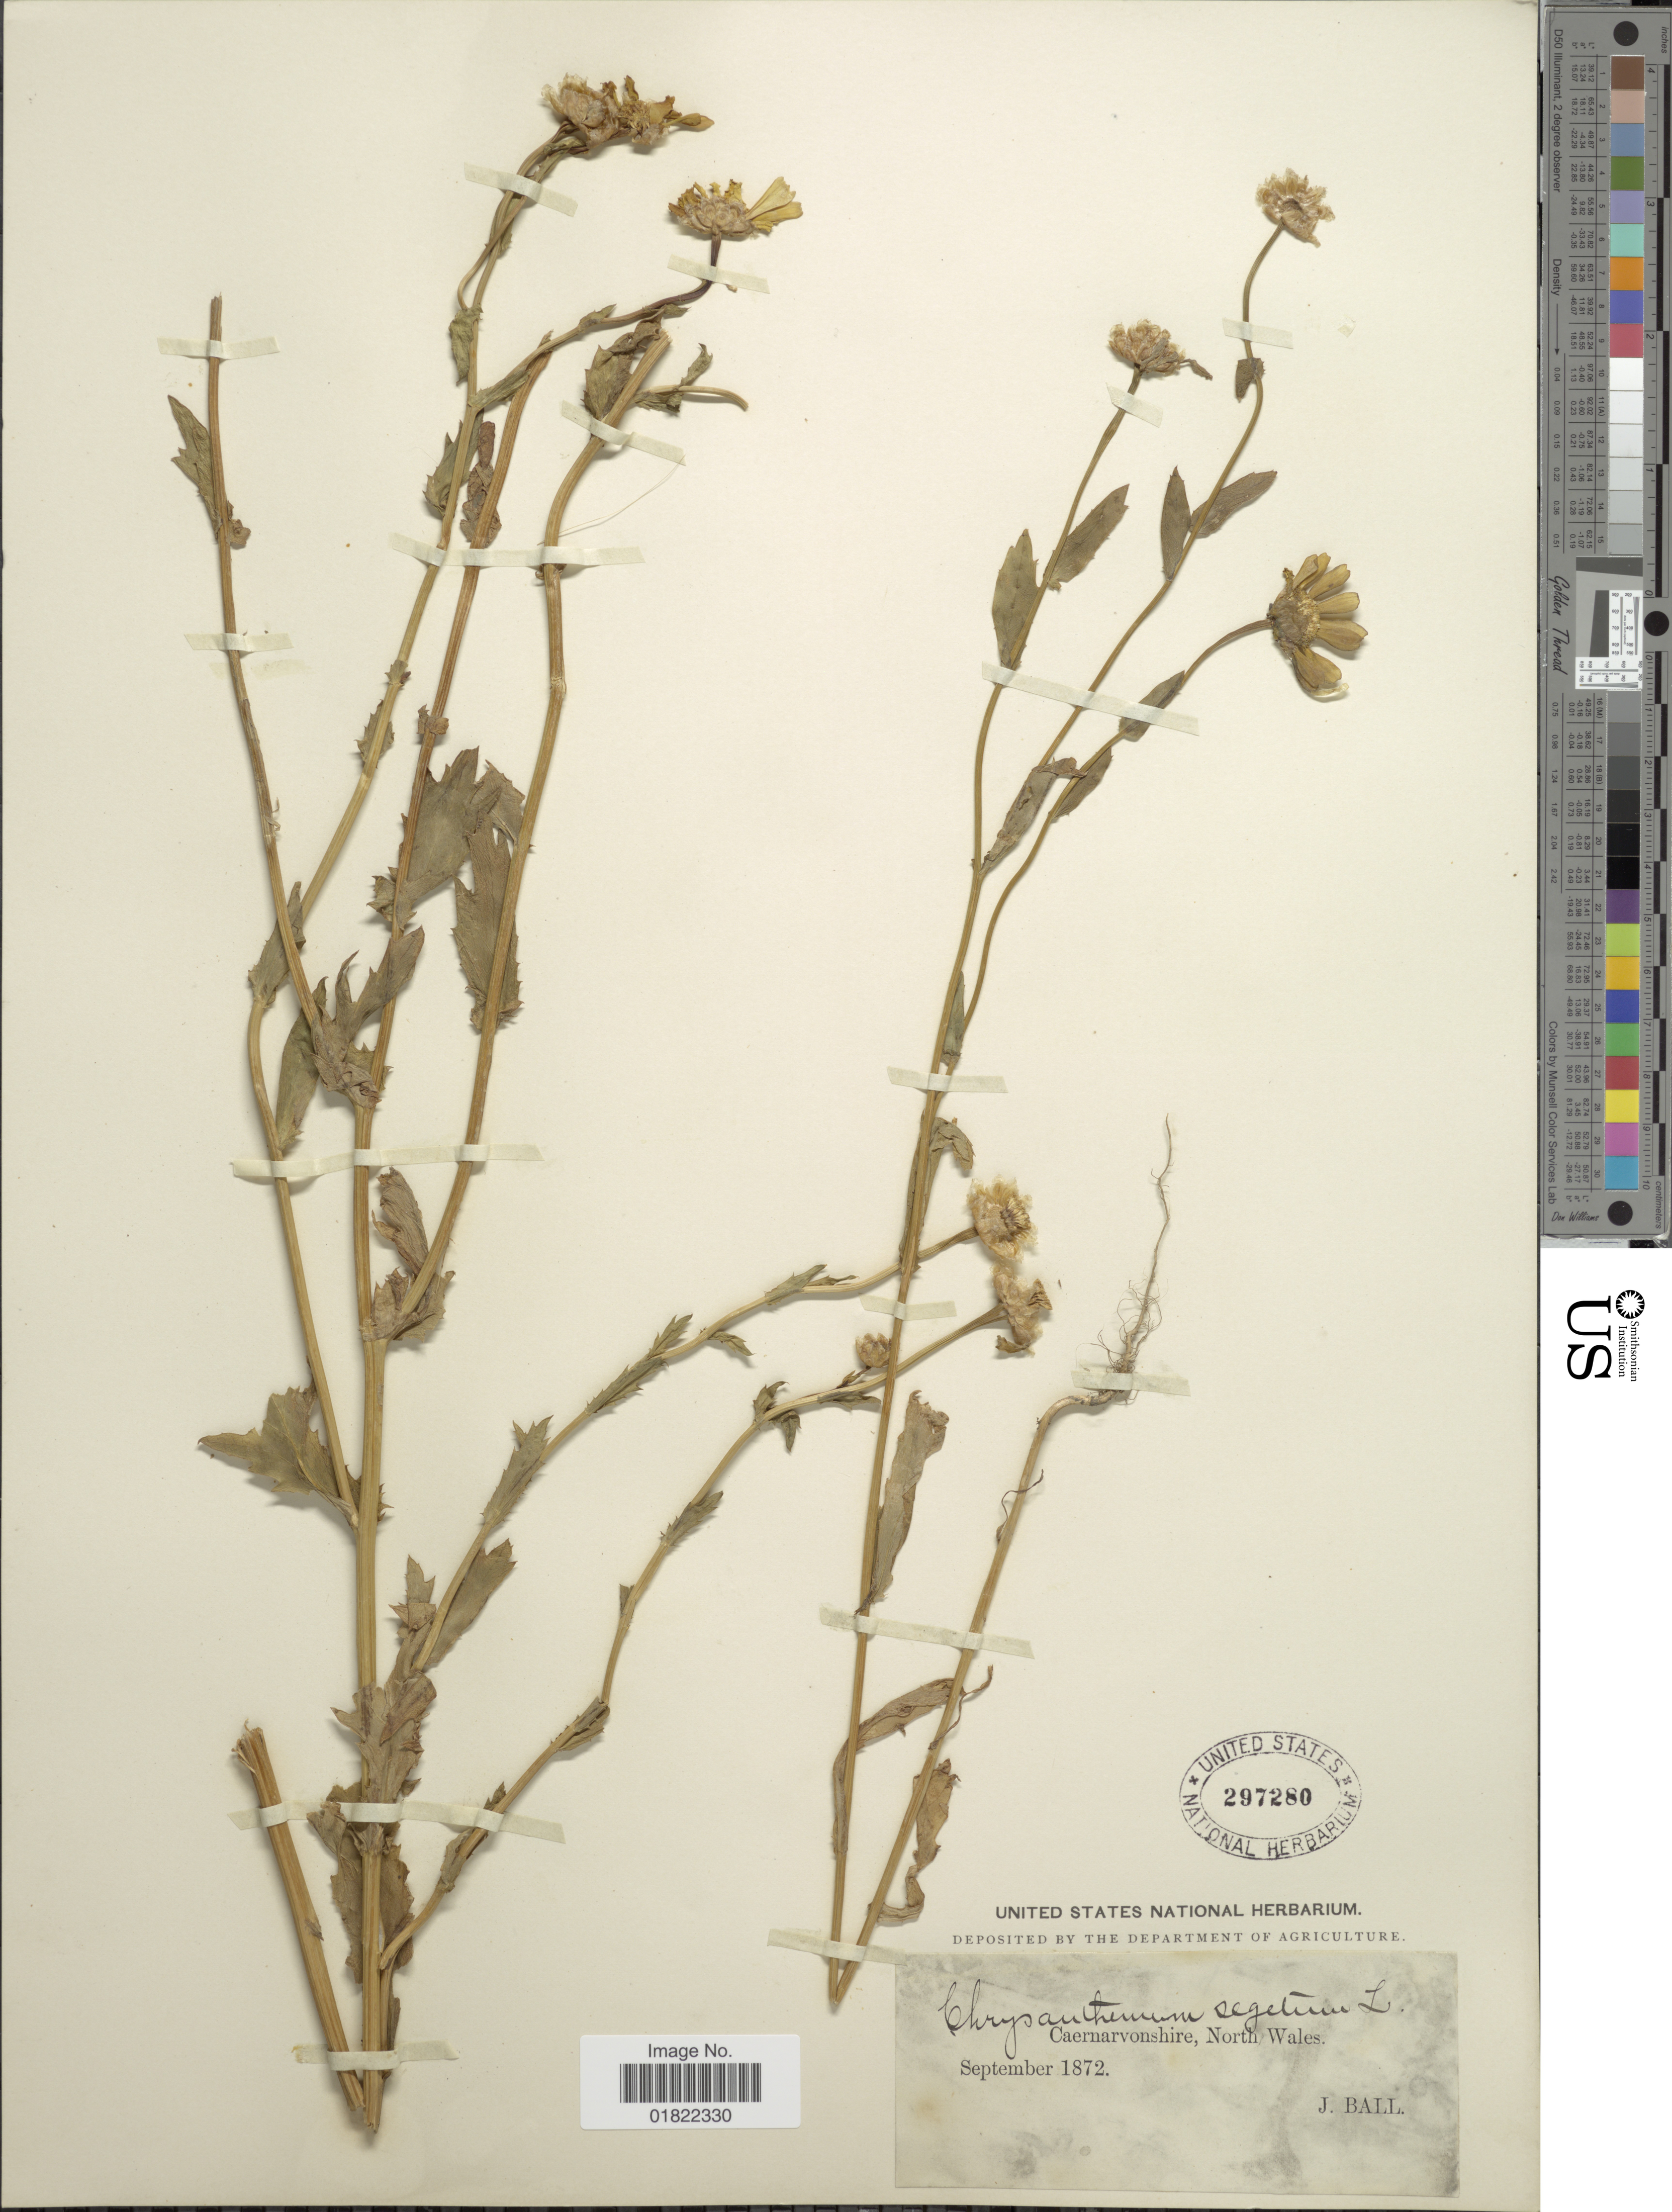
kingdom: Plantae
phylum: Tracheophyta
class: Magnoliopsida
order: Asterales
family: Asteraceae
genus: Chrysanthemum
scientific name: Chrysanthemum segetum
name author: L.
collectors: J. Ball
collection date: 1872-09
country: United Kingdom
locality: Caernarvonshire, North Wales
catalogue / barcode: US 297280